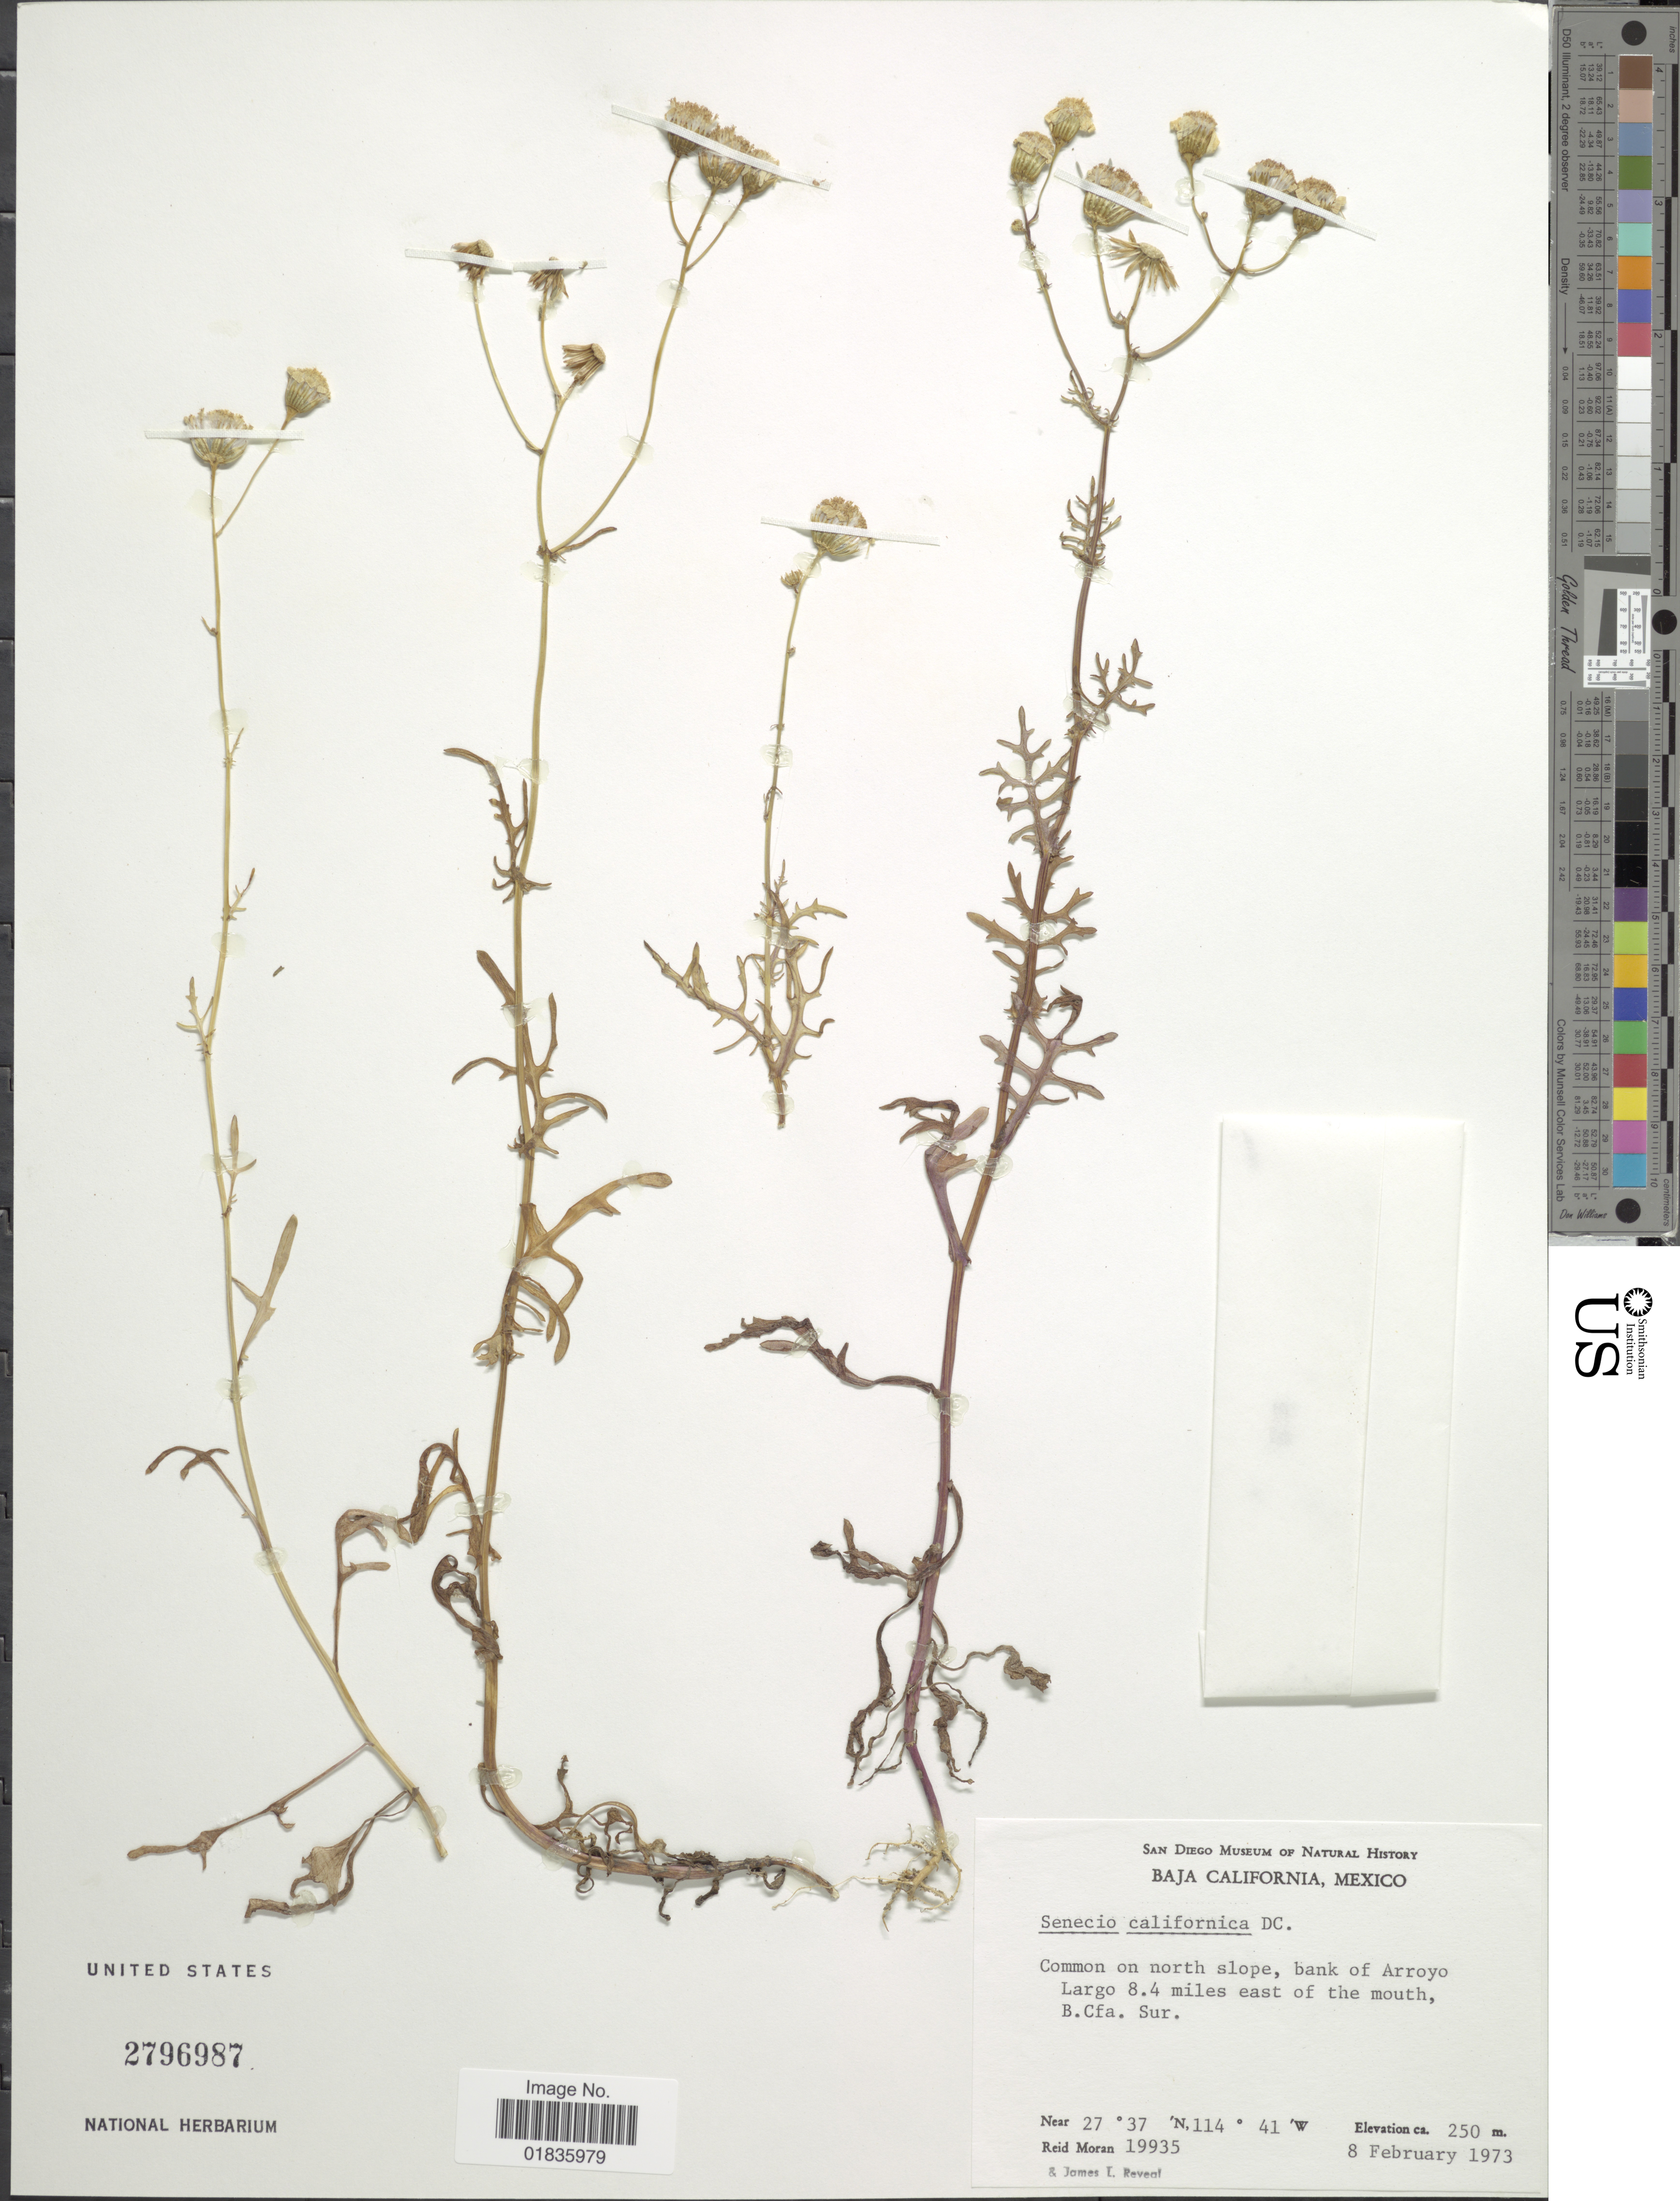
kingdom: Plantae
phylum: Tracheophyta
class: Magnoliopsida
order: Asterales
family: Asteraceae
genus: Senecio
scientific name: Senecio californicus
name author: DC.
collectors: R. V. Moran & J. L. Reveal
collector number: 19935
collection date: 1973-02-08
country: Mexico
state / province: Baja California Sur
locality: Common on north slope, bank of arroyo Largo 8.4 miles east of the mouth.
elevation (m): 250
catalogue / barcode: US 2796987